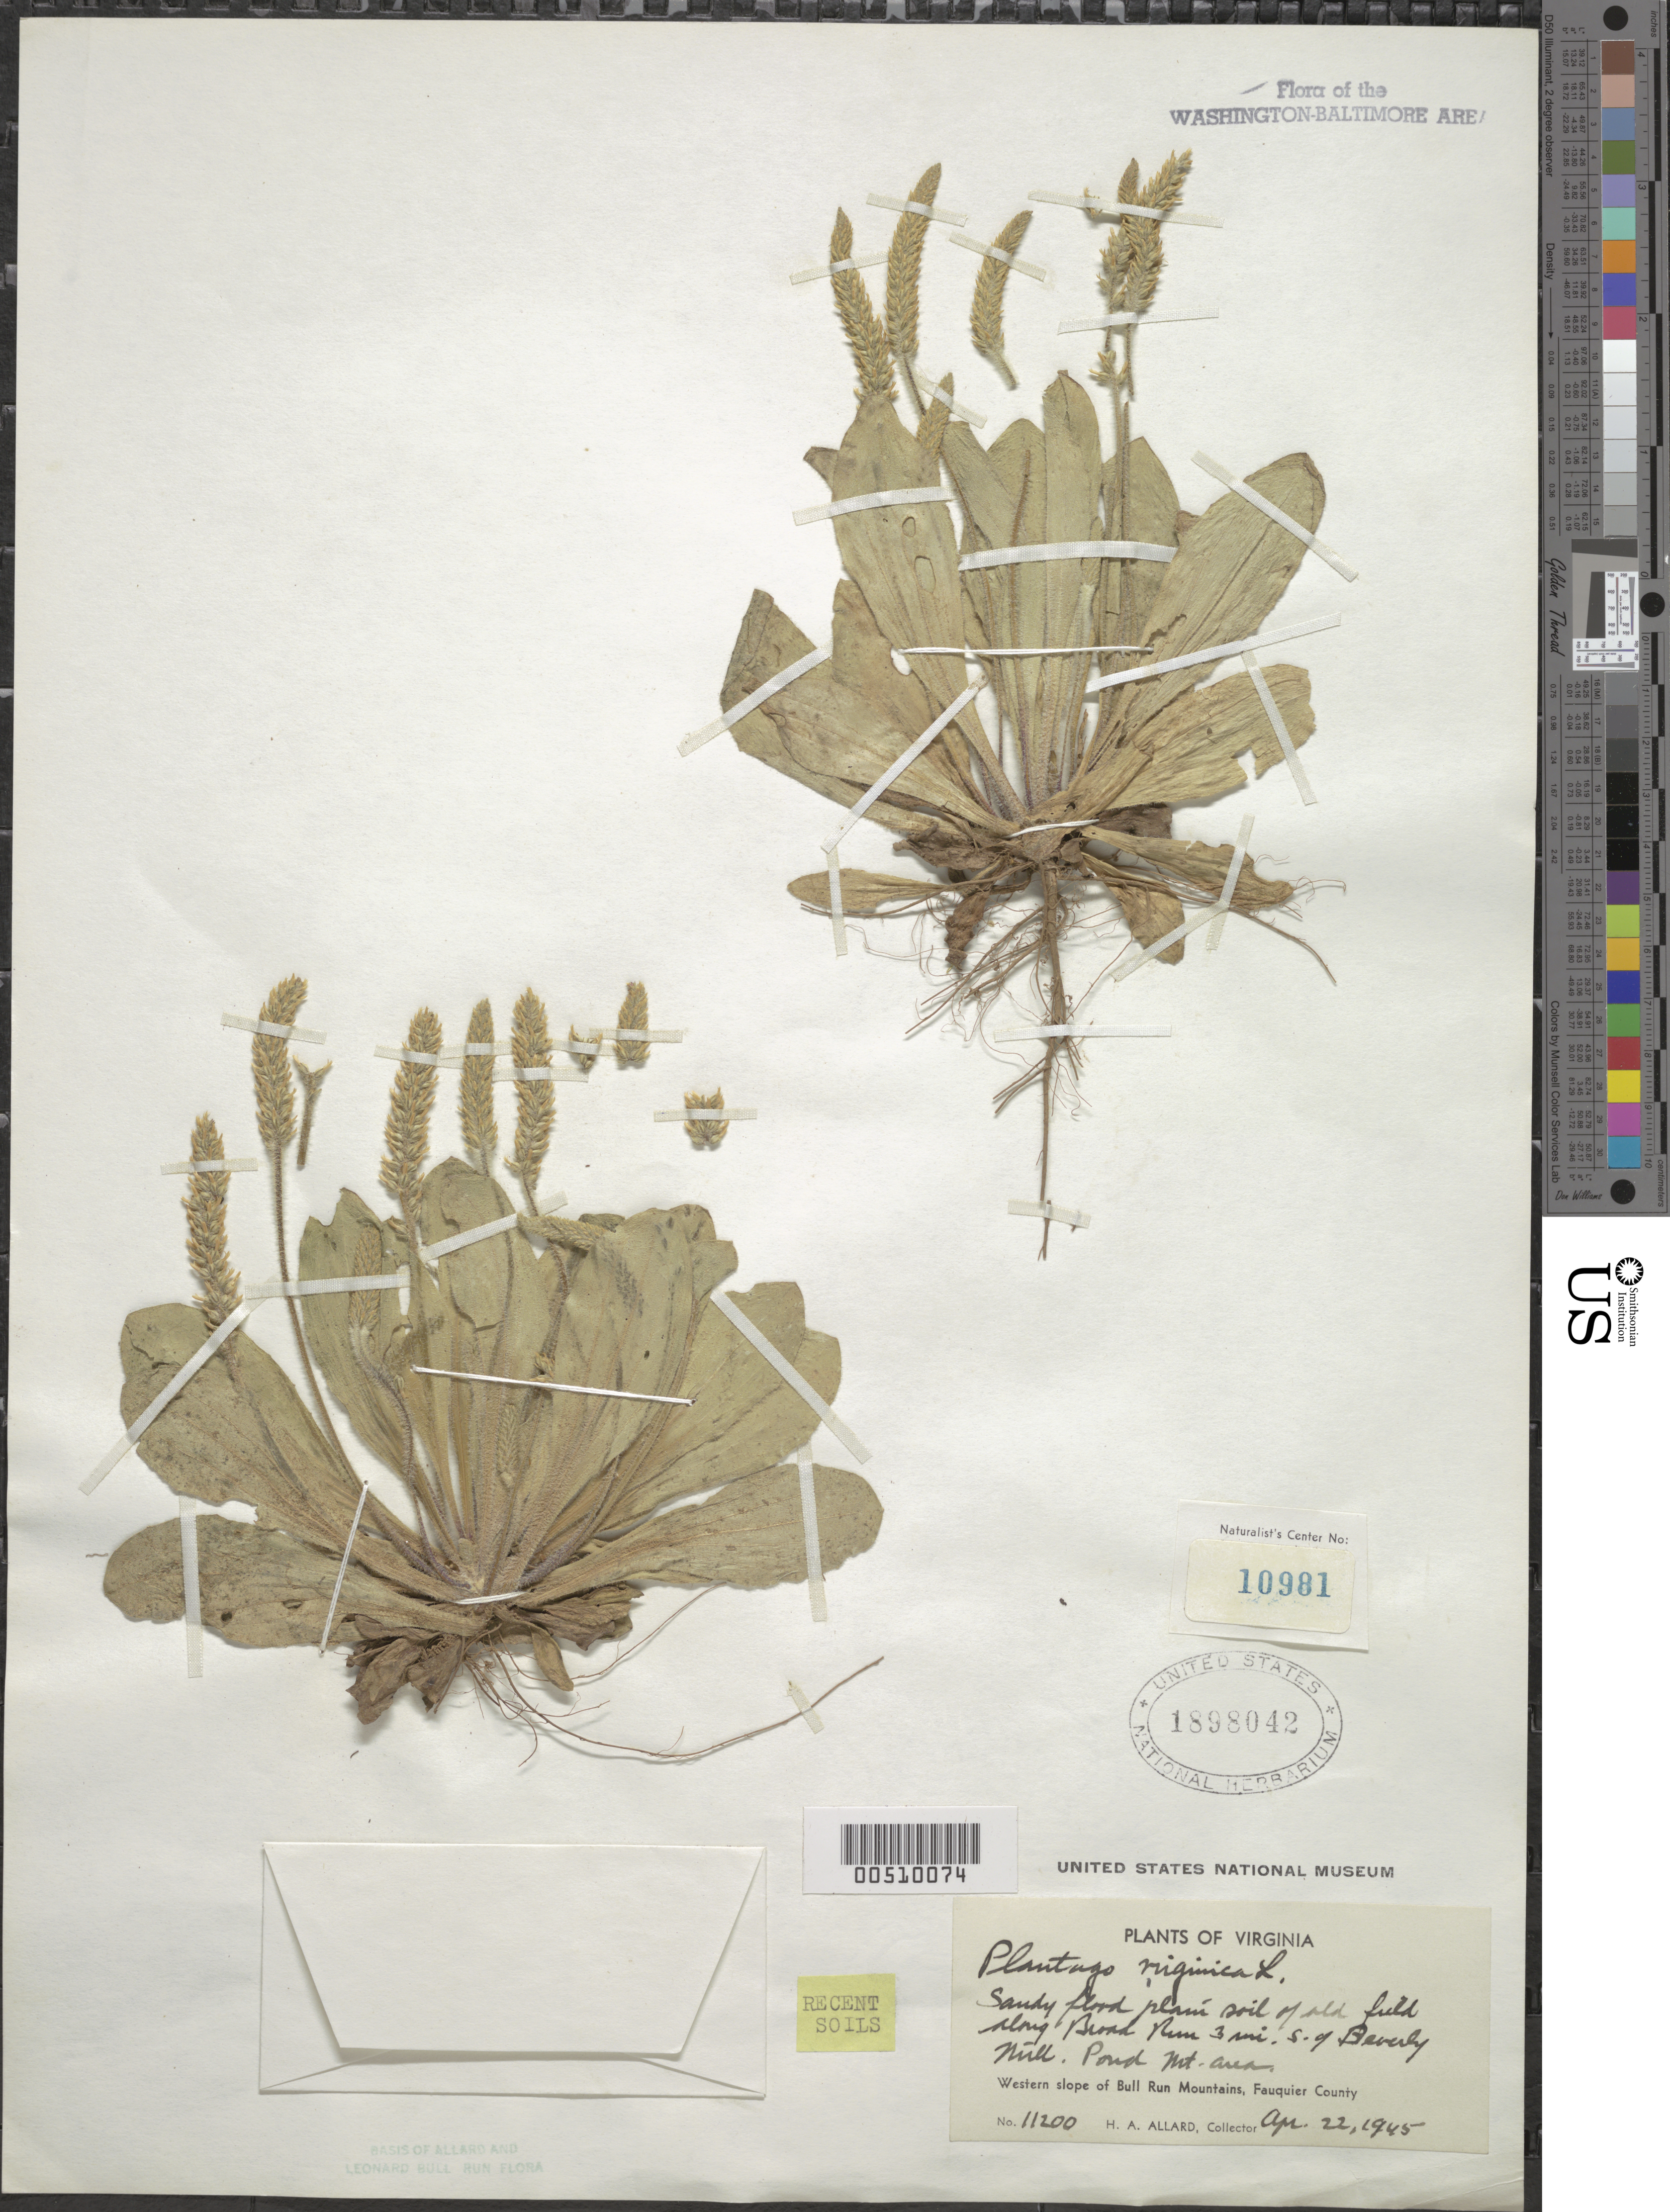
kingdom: Plantae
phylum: Tracheophyta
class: Magnoliopsida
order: Lamiales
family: Plantaginaceae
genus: Plantago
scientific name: Plantago virginica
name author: L.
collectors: H. A. Allard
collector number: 11200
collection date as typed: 22 Apr 1945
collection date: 1945-04-22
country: United States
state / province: Virginia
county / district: Fauquier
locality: Bull Run Mts., Broad Run 3 mi. S of Beverley Mill, Pond Mt. area Bull Run Mts.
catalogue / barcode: US 1898042